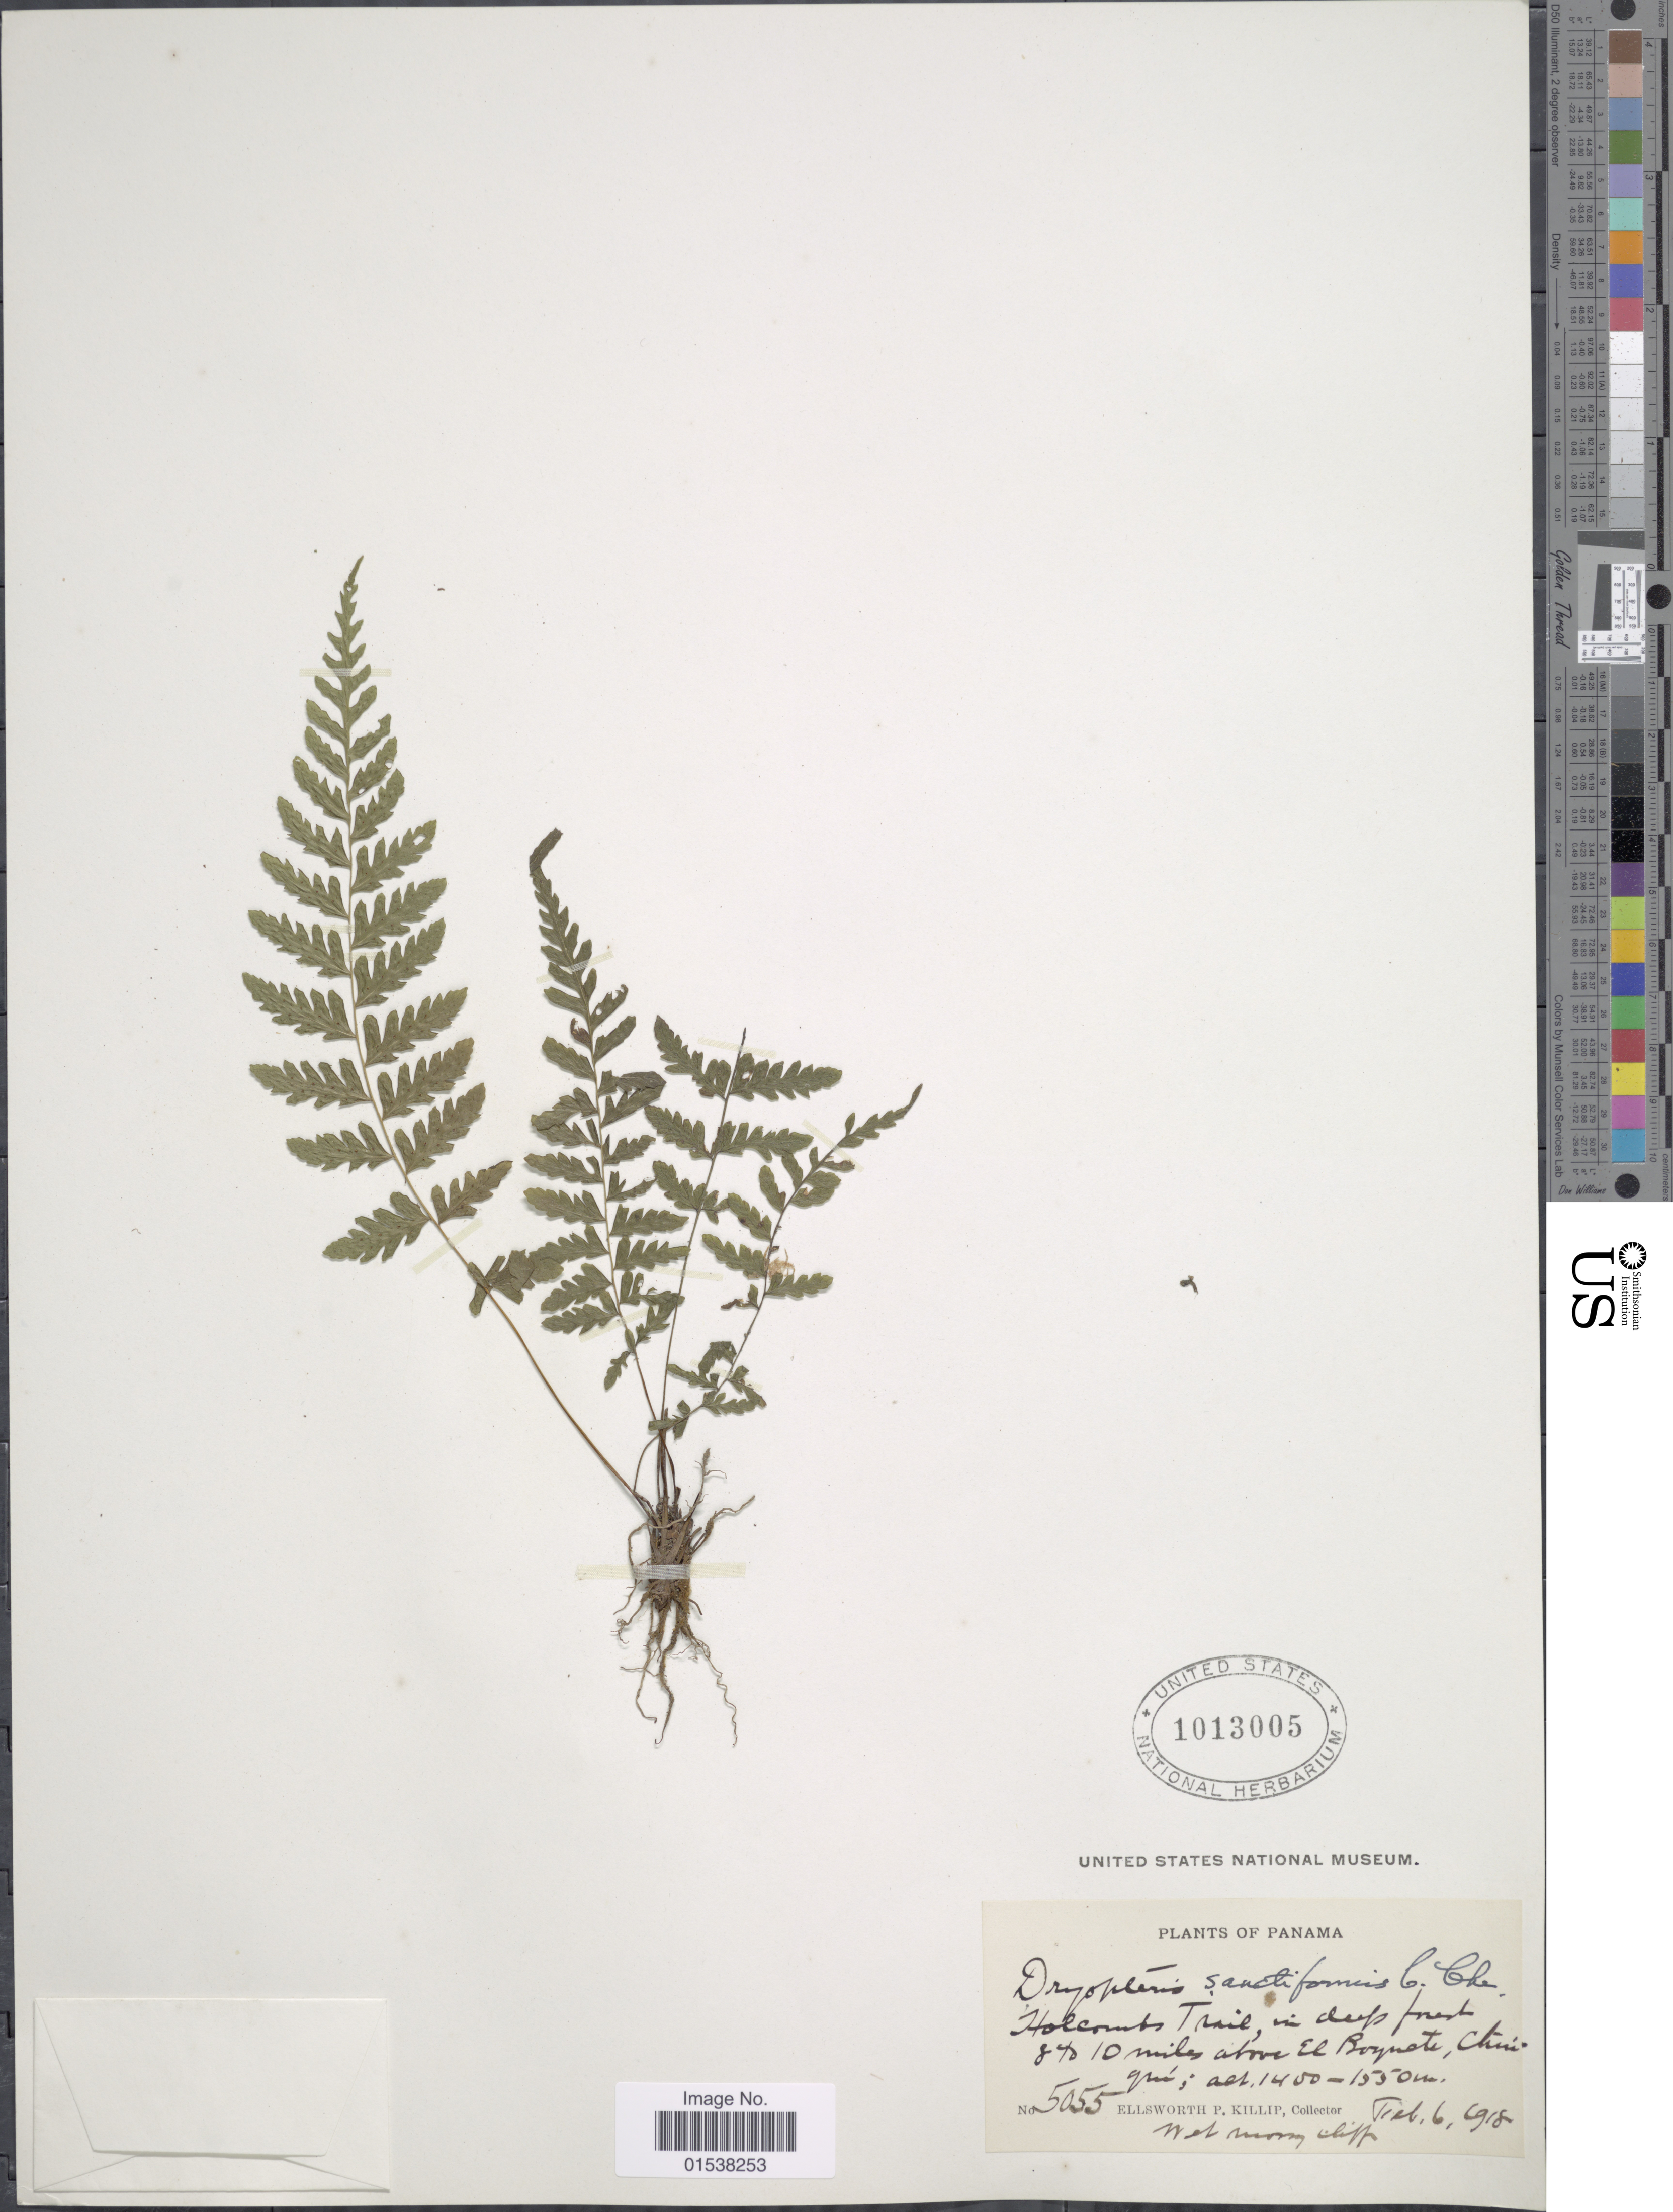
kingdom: Plantae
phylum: Tracheophyta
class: Polypodiopsida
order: Polypodiales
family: Thelypteridaceae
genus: Amauropelta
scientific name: Amauropelta cinerea (Sodiro) comb. nov., ined. 2015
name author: (Sodiro)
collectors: E. P. Killip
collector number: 5055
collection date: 1918-02-06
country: Panama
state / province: Chiriqui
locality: Holcombs Trail, in deep forest 8 to 10 miles above El Boquet, Chiriqui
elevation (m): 1400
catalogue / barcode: US 1013005